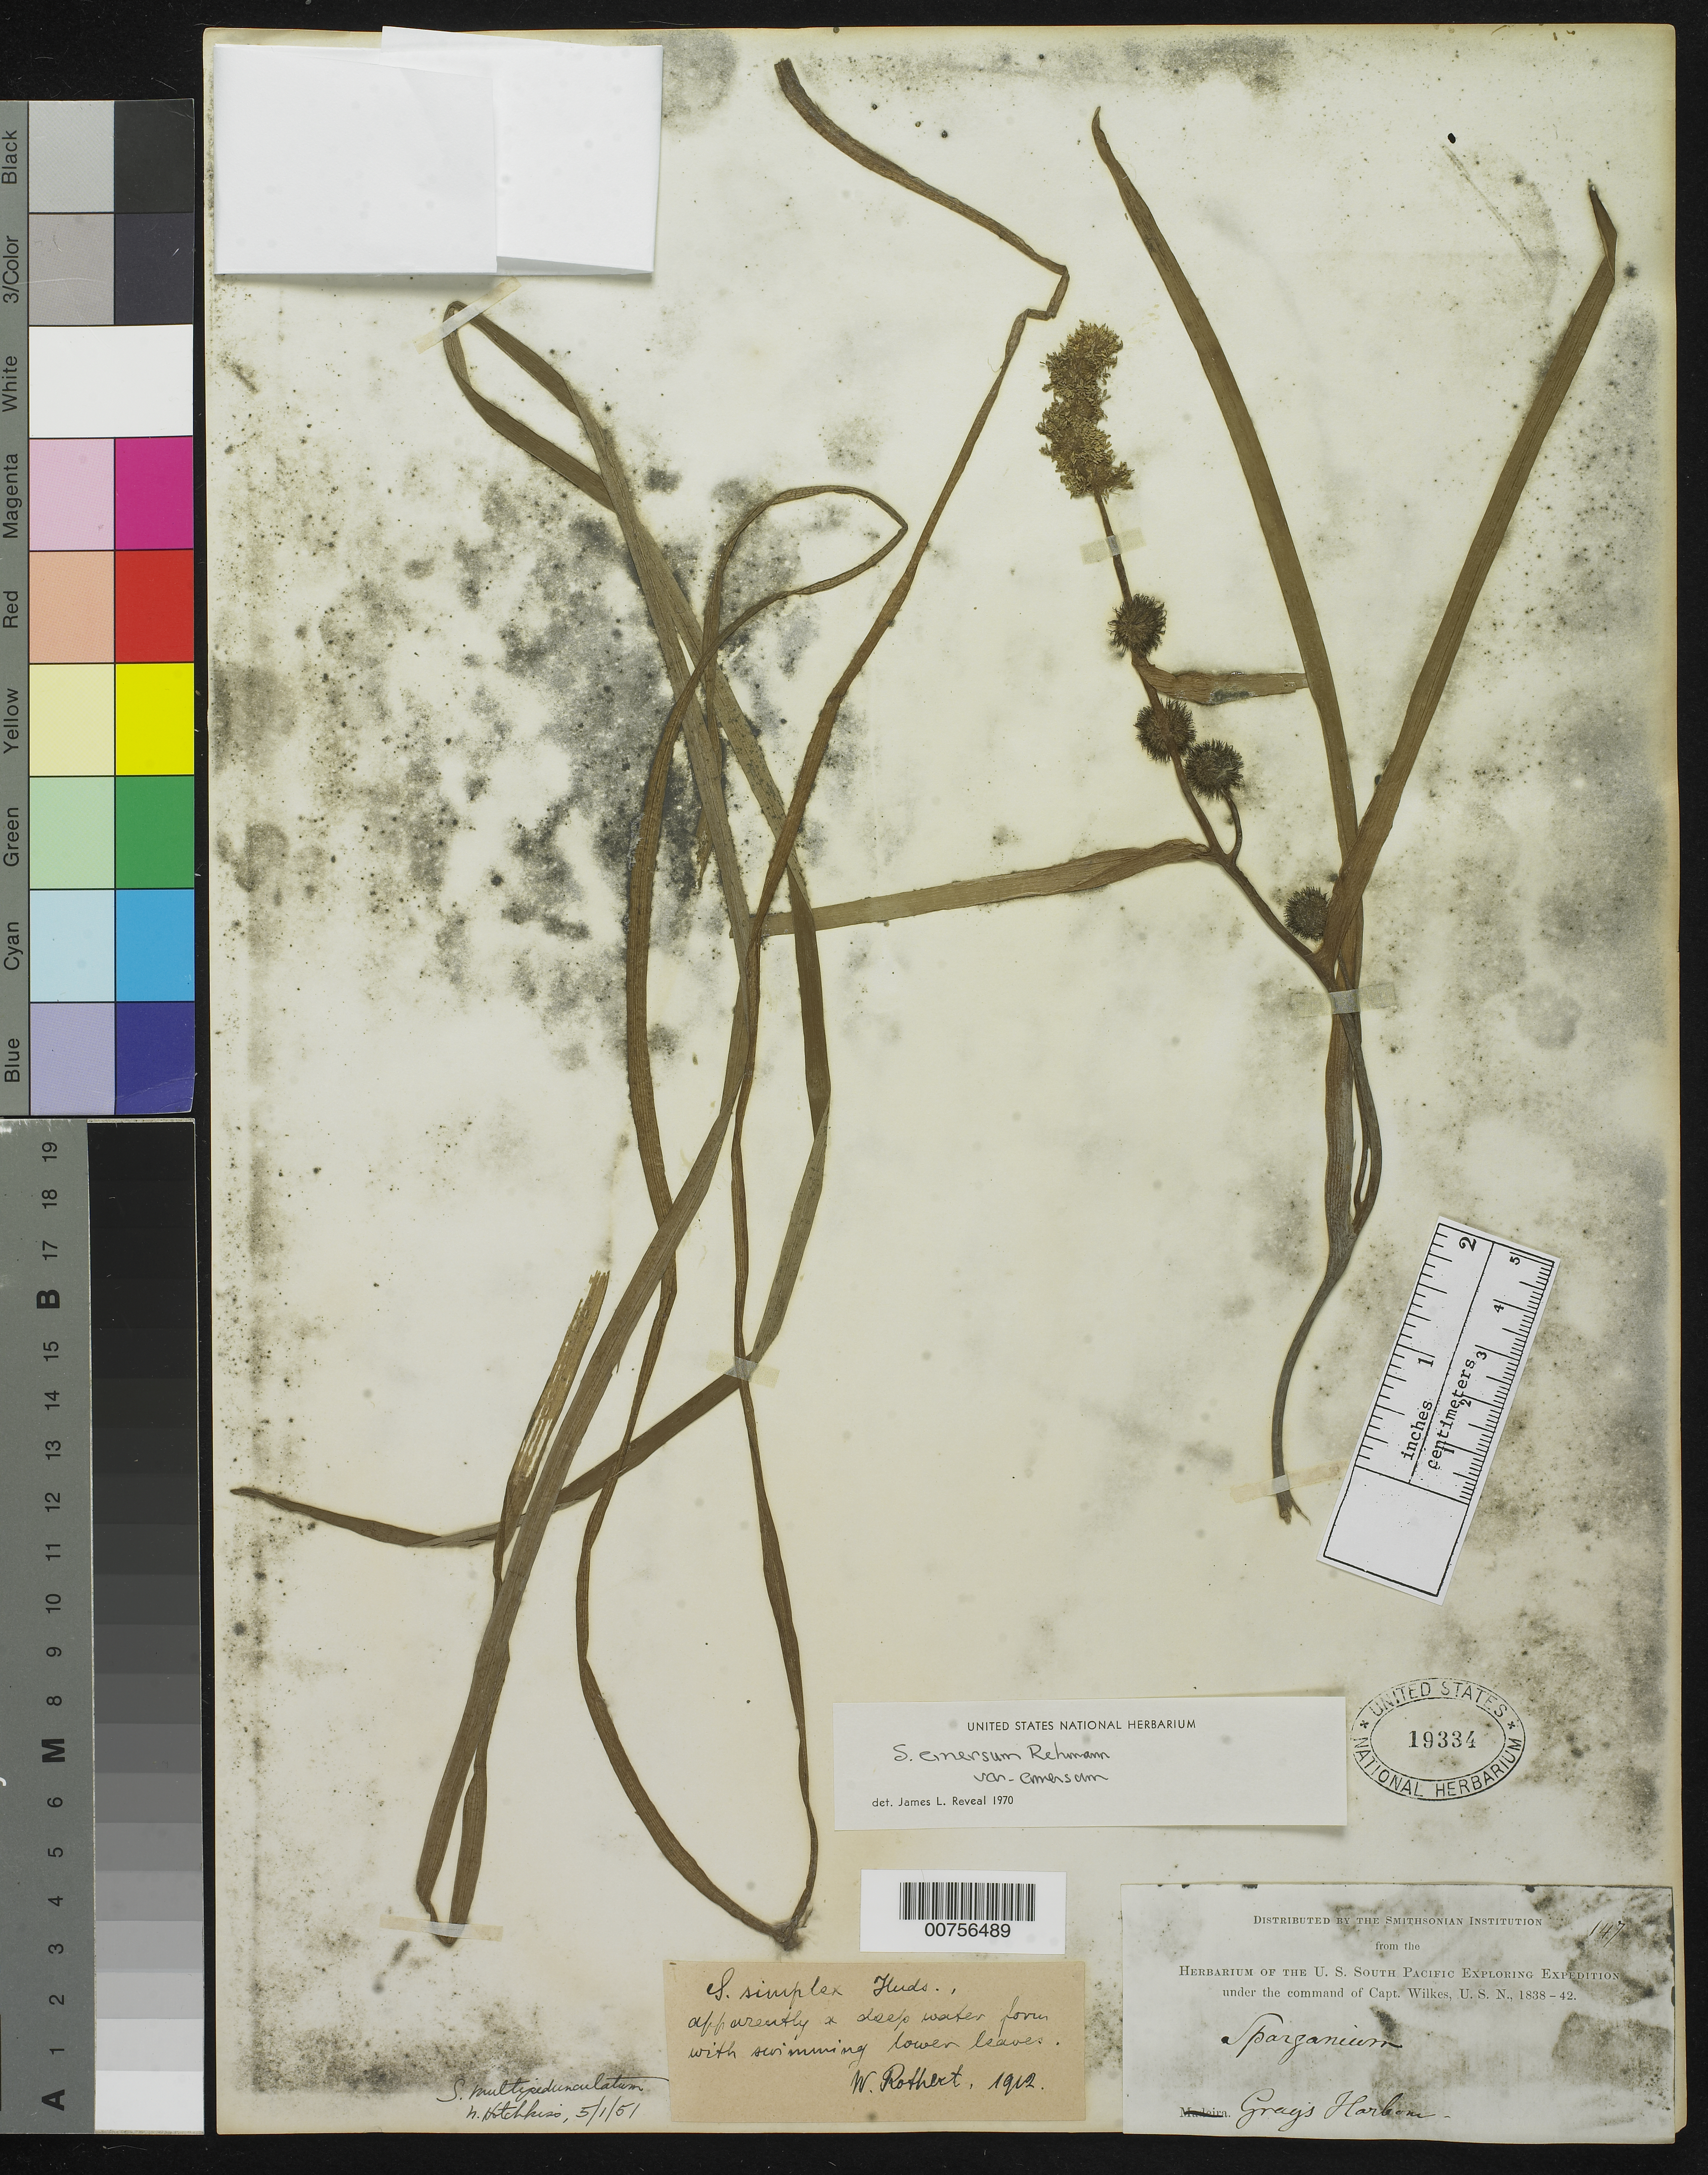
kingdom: Plantae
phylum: Tracheophyta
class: Liliopsida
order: Poales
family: Typhaceae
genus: Sparganium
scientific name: Sparganium emersum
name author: Rehmann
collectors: Wilkes Explor. Exped.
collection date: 1838/1842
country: United States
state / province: Washington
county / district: Grays Harbor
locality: Gray's Harbor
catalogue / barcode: US 19334